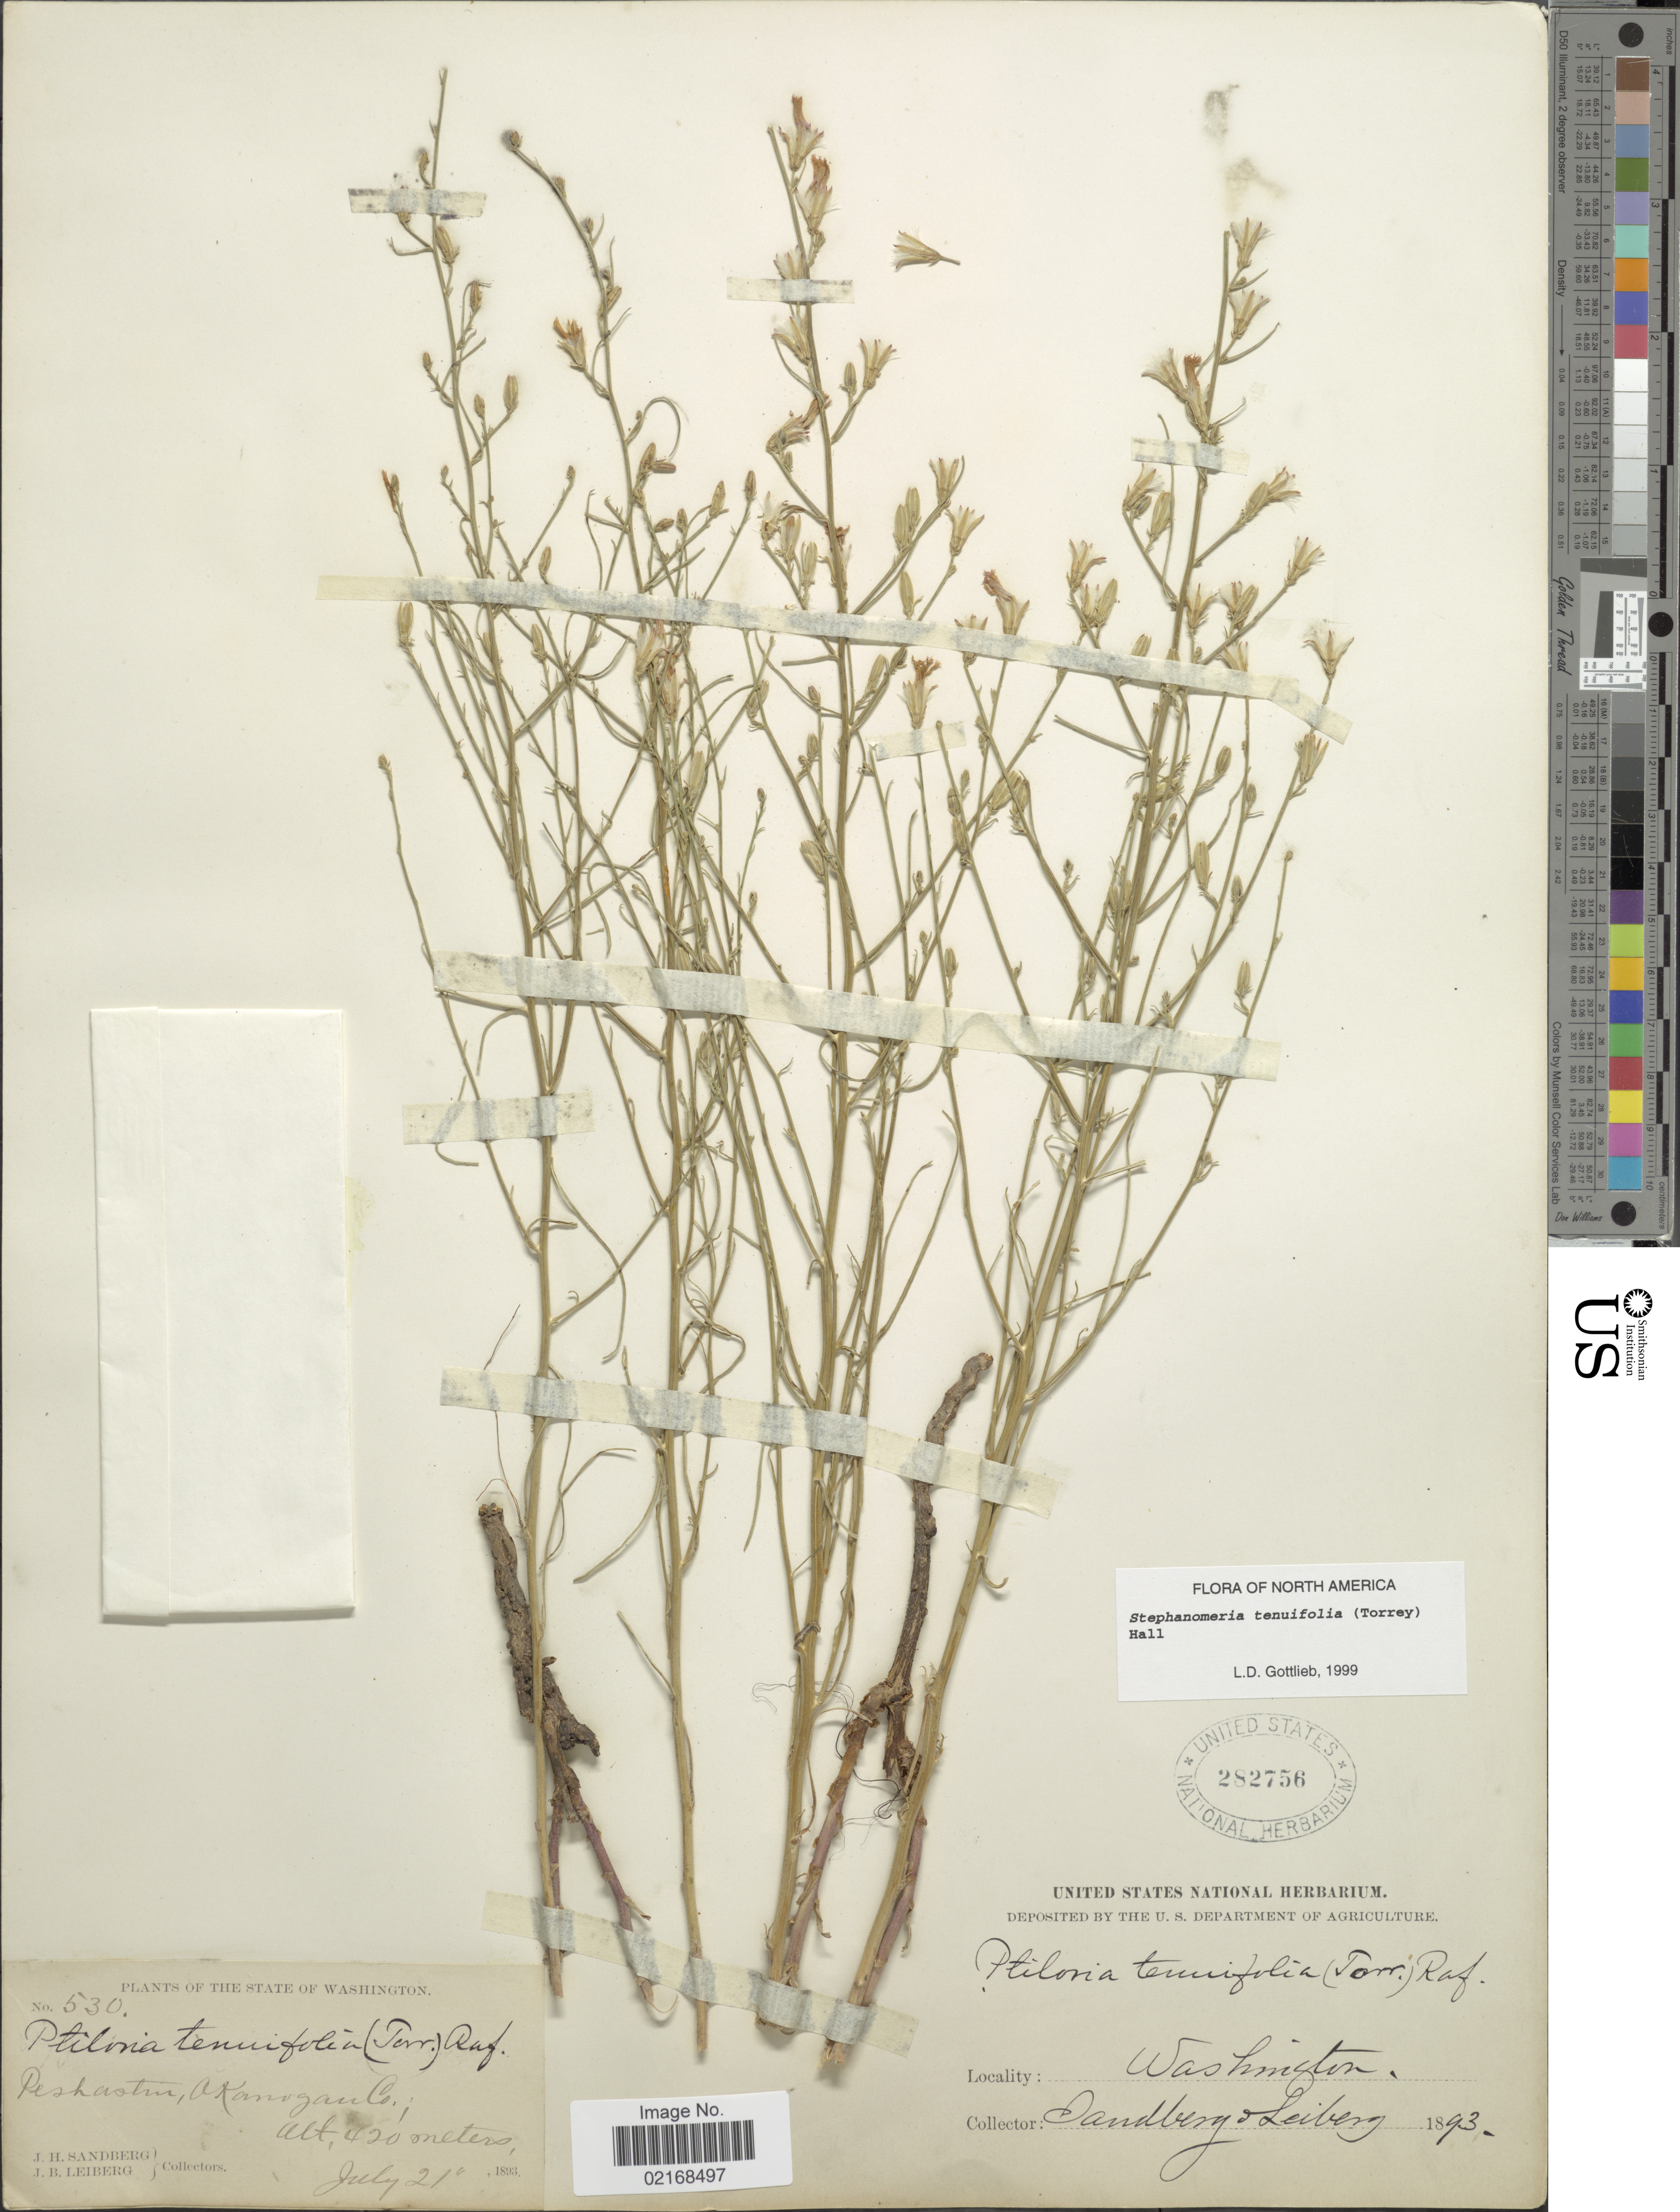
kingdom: Plantae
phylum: Tracheophyta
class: Magnoliopsida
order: Asterales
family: Asteraceae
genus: Stephanomeria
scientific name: Stephanomeria tenuifolia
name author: (Torr.) H.M. Hall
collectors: J. H. Sandberg & J. B. Leiberg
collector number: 530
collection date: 1893-07-21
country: United States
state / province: Washington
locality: Peshastin, Akanogaulo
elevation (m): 420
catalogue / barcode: US 282756